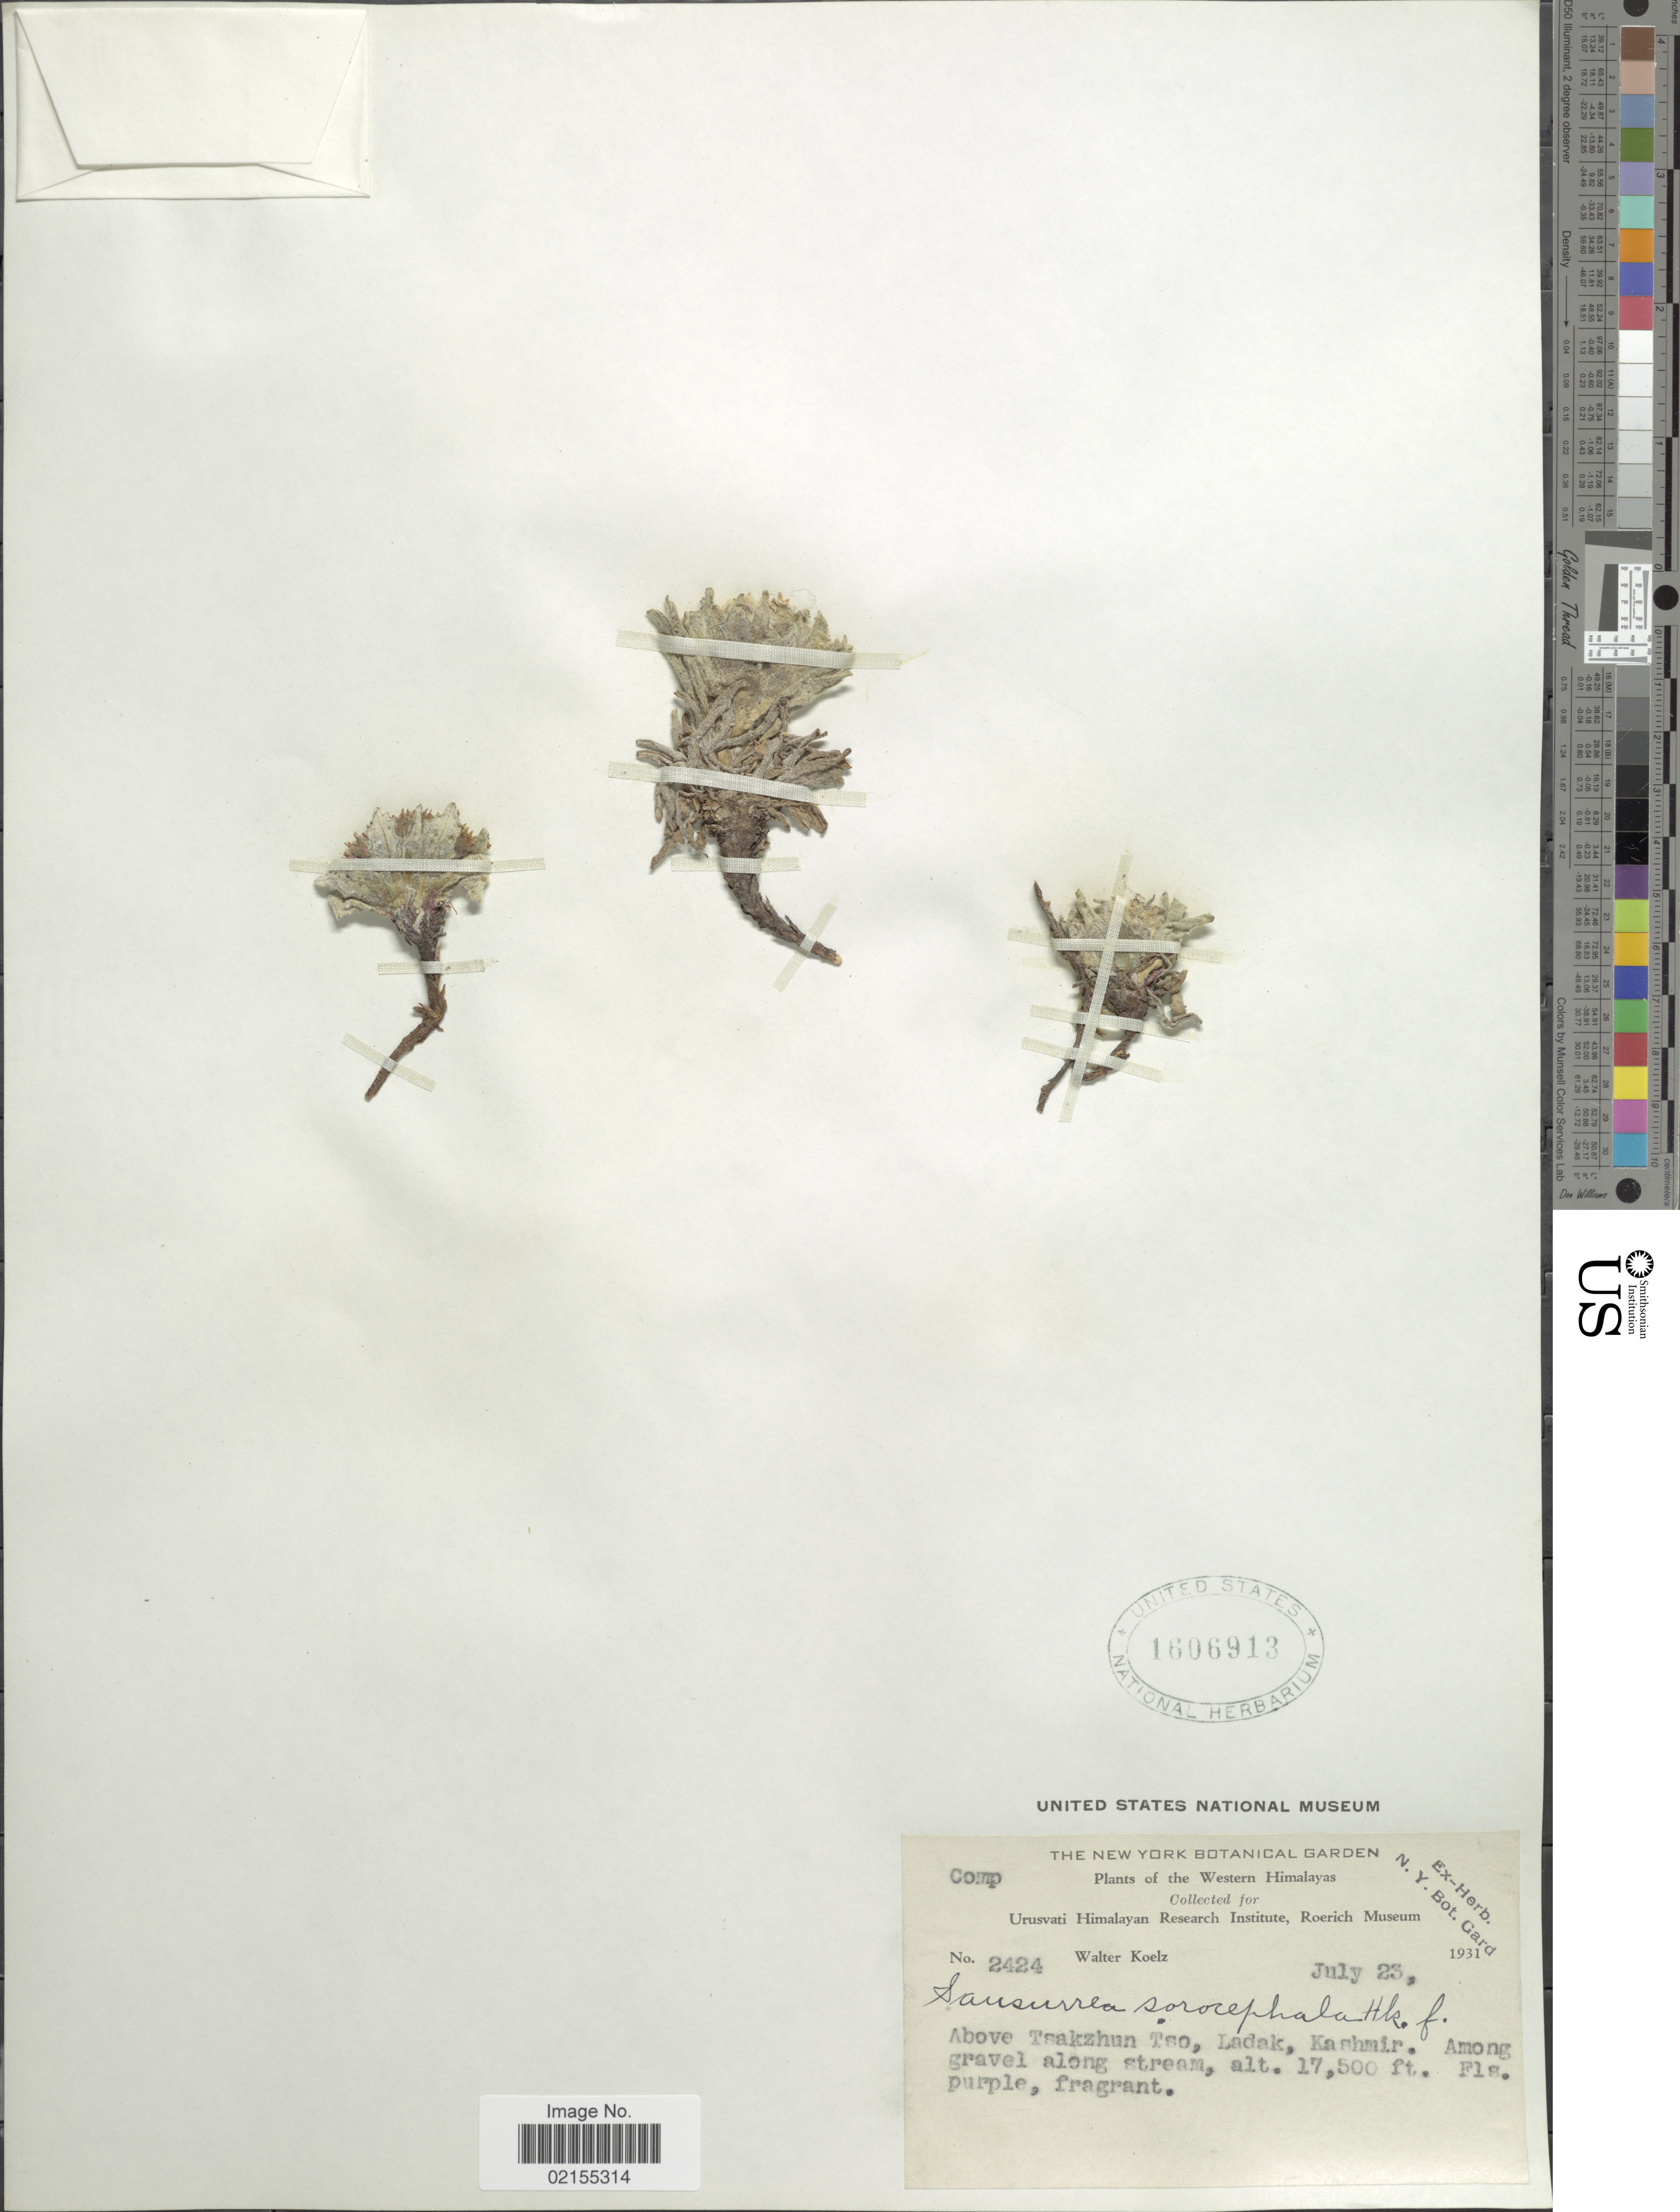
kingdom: Plantae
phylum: Tracheophyta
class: Magnoliopsida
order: Asterales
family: Asteraceae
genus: Saussurea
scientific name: Saussurea gnaphalodes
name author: (Royle) Sch. Bip.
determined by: Chen, Yousheng S.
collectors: W. N. Koelz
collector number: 424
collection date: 1931-07-23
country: India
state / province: Ladakh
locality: The Western Himalayas, Above Tsakzhun Tso, Ladak, Kashmir, Among gravel along stream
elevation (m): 5334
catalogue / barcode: US 1606913